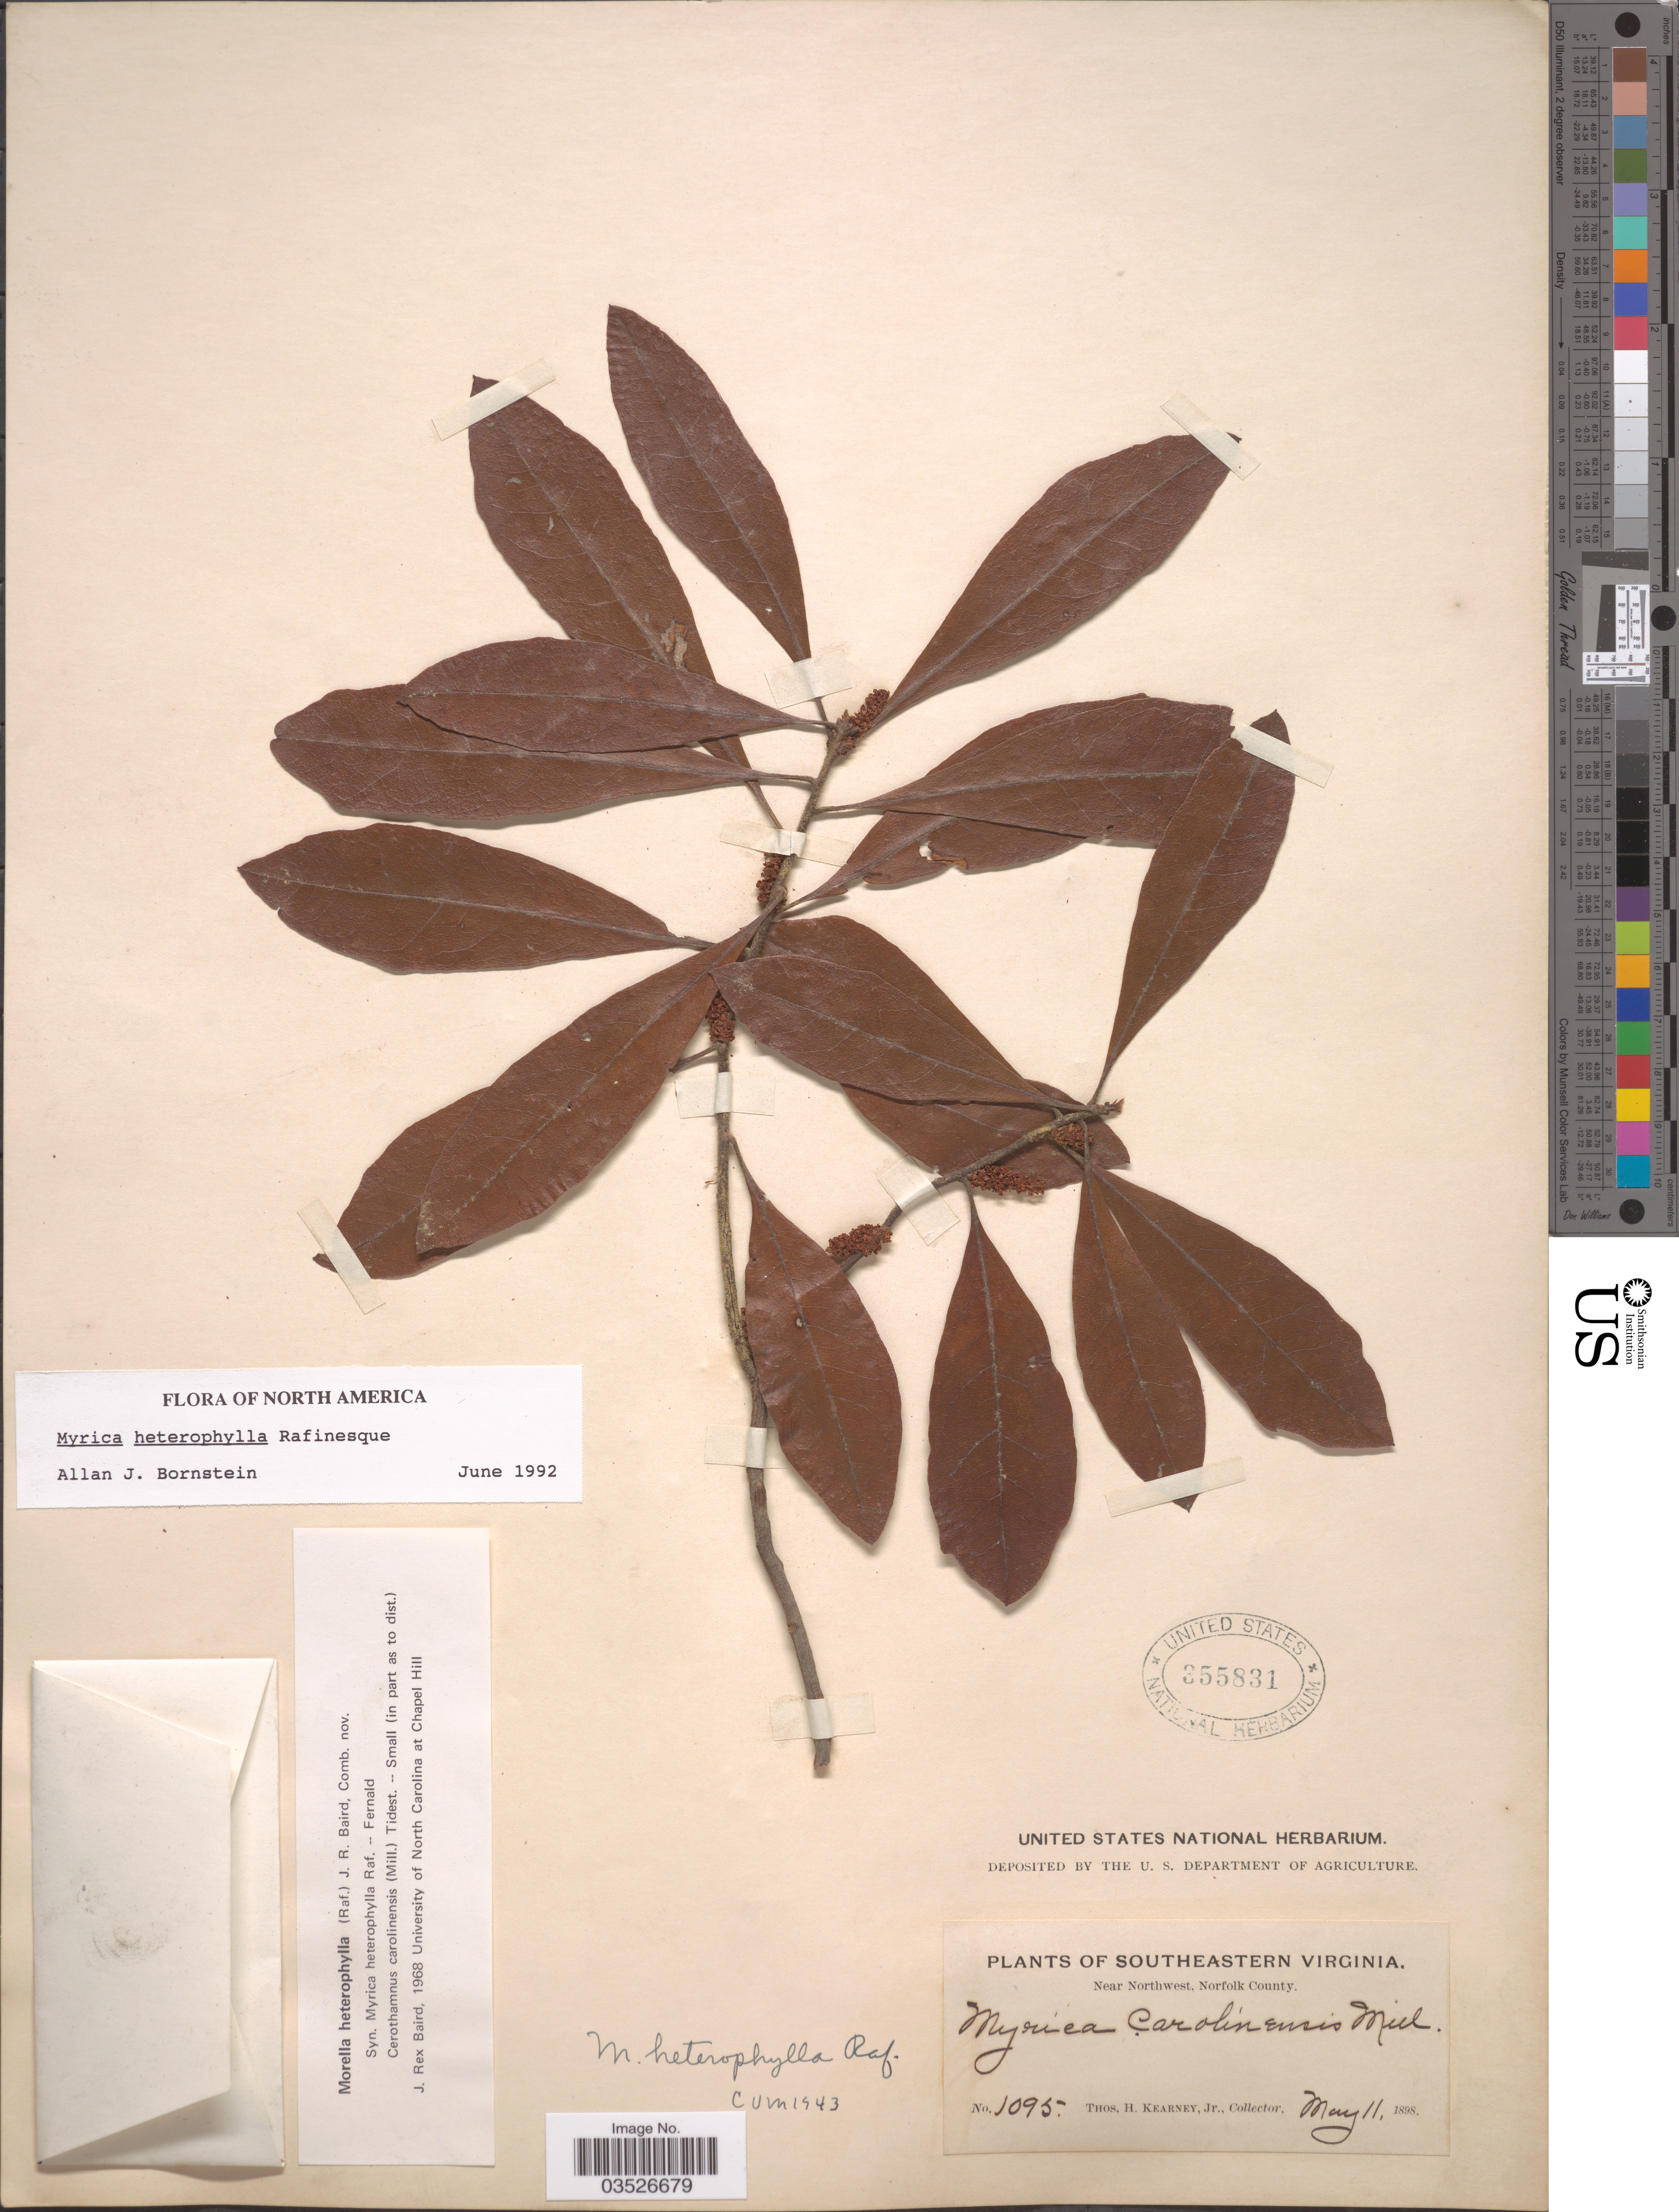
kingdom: Plantae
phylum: Tracheophyta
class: Magnoliopsida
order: Fagales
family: Myricaceae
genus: Morella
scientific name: Morella caroliniensis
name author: (Mill.) Small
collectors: T. H. Kearney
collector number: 1095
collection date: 1898-05-11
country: United States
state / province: Virginia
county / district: City of Chesapeake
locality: Southeastern Virginia. Near Northwest, Norfolk County.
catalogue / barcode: US 355831